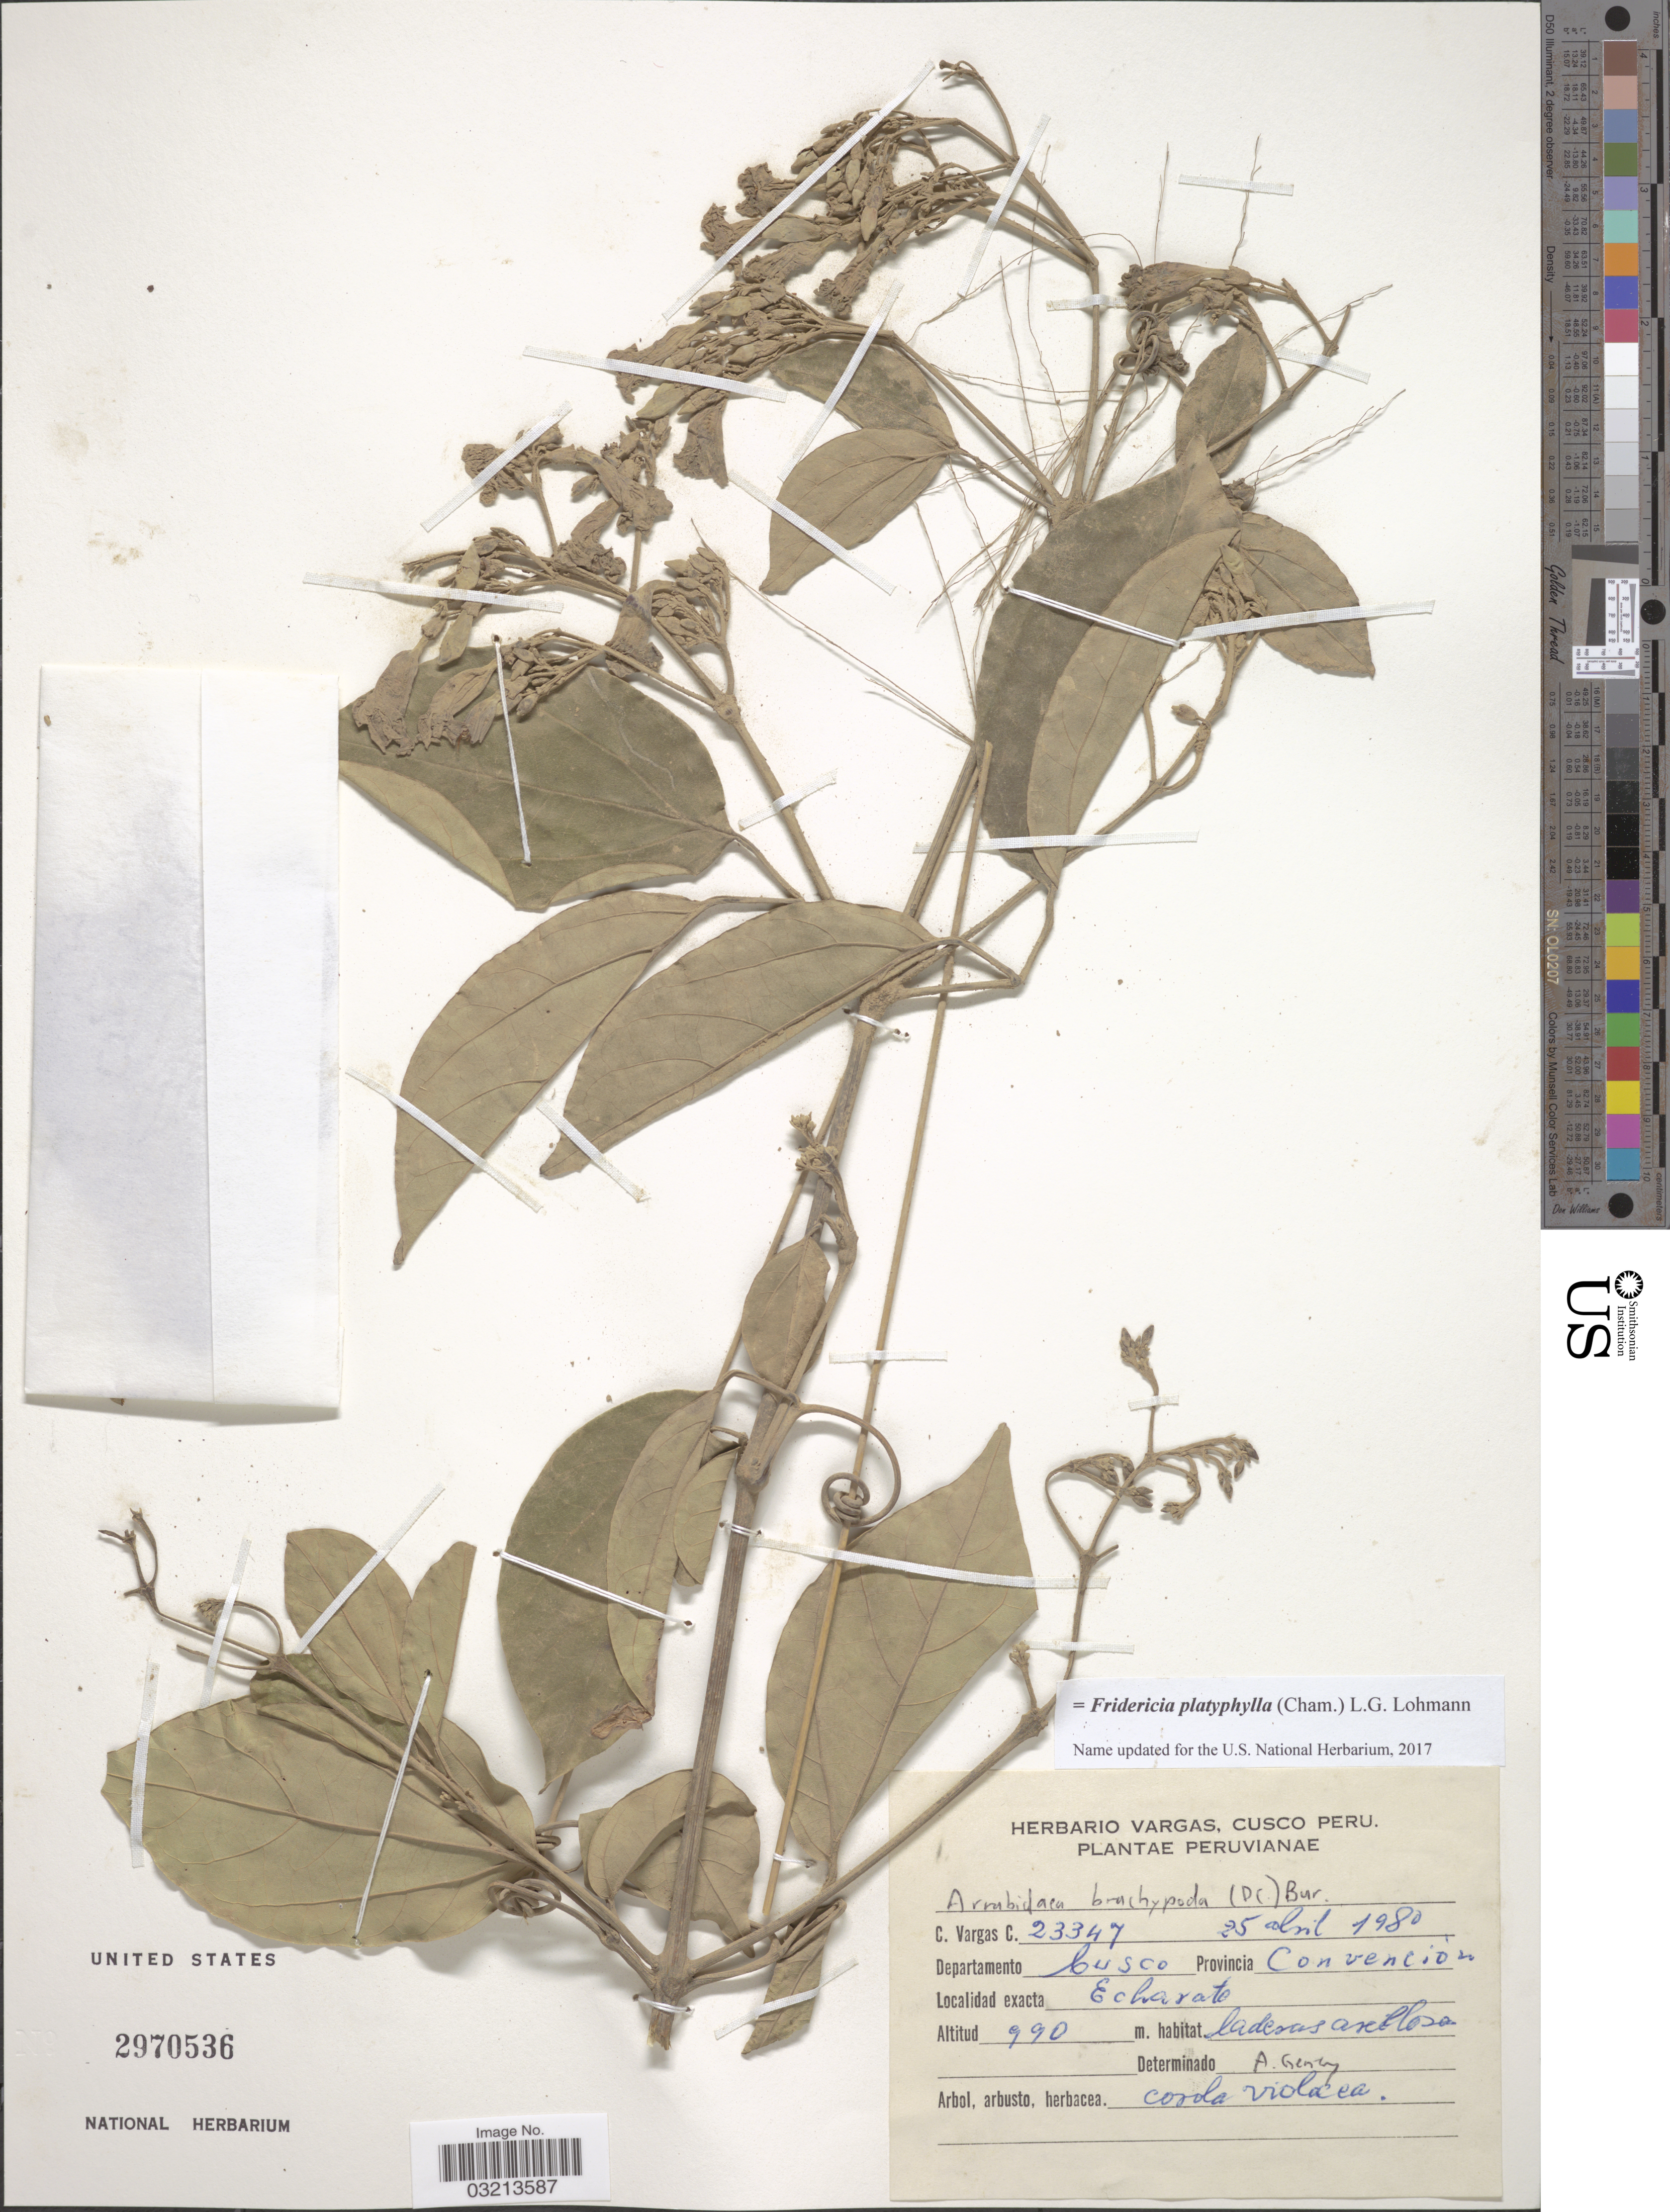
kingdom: Plantae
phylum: Tracheophyta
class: Magnoliopsida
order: Lamiales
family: Bignoniaceae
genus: Fridericia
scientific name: Fridericia platyphylla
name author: (Cham.) L.G. Lohmann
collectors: C. Vargas Calderón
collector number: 23347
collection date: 1980-04-15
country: Peru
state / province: Cusco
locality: Departamento Cusco. Provincia Convención. Echarate.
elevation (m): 990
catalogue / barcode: US 2970536